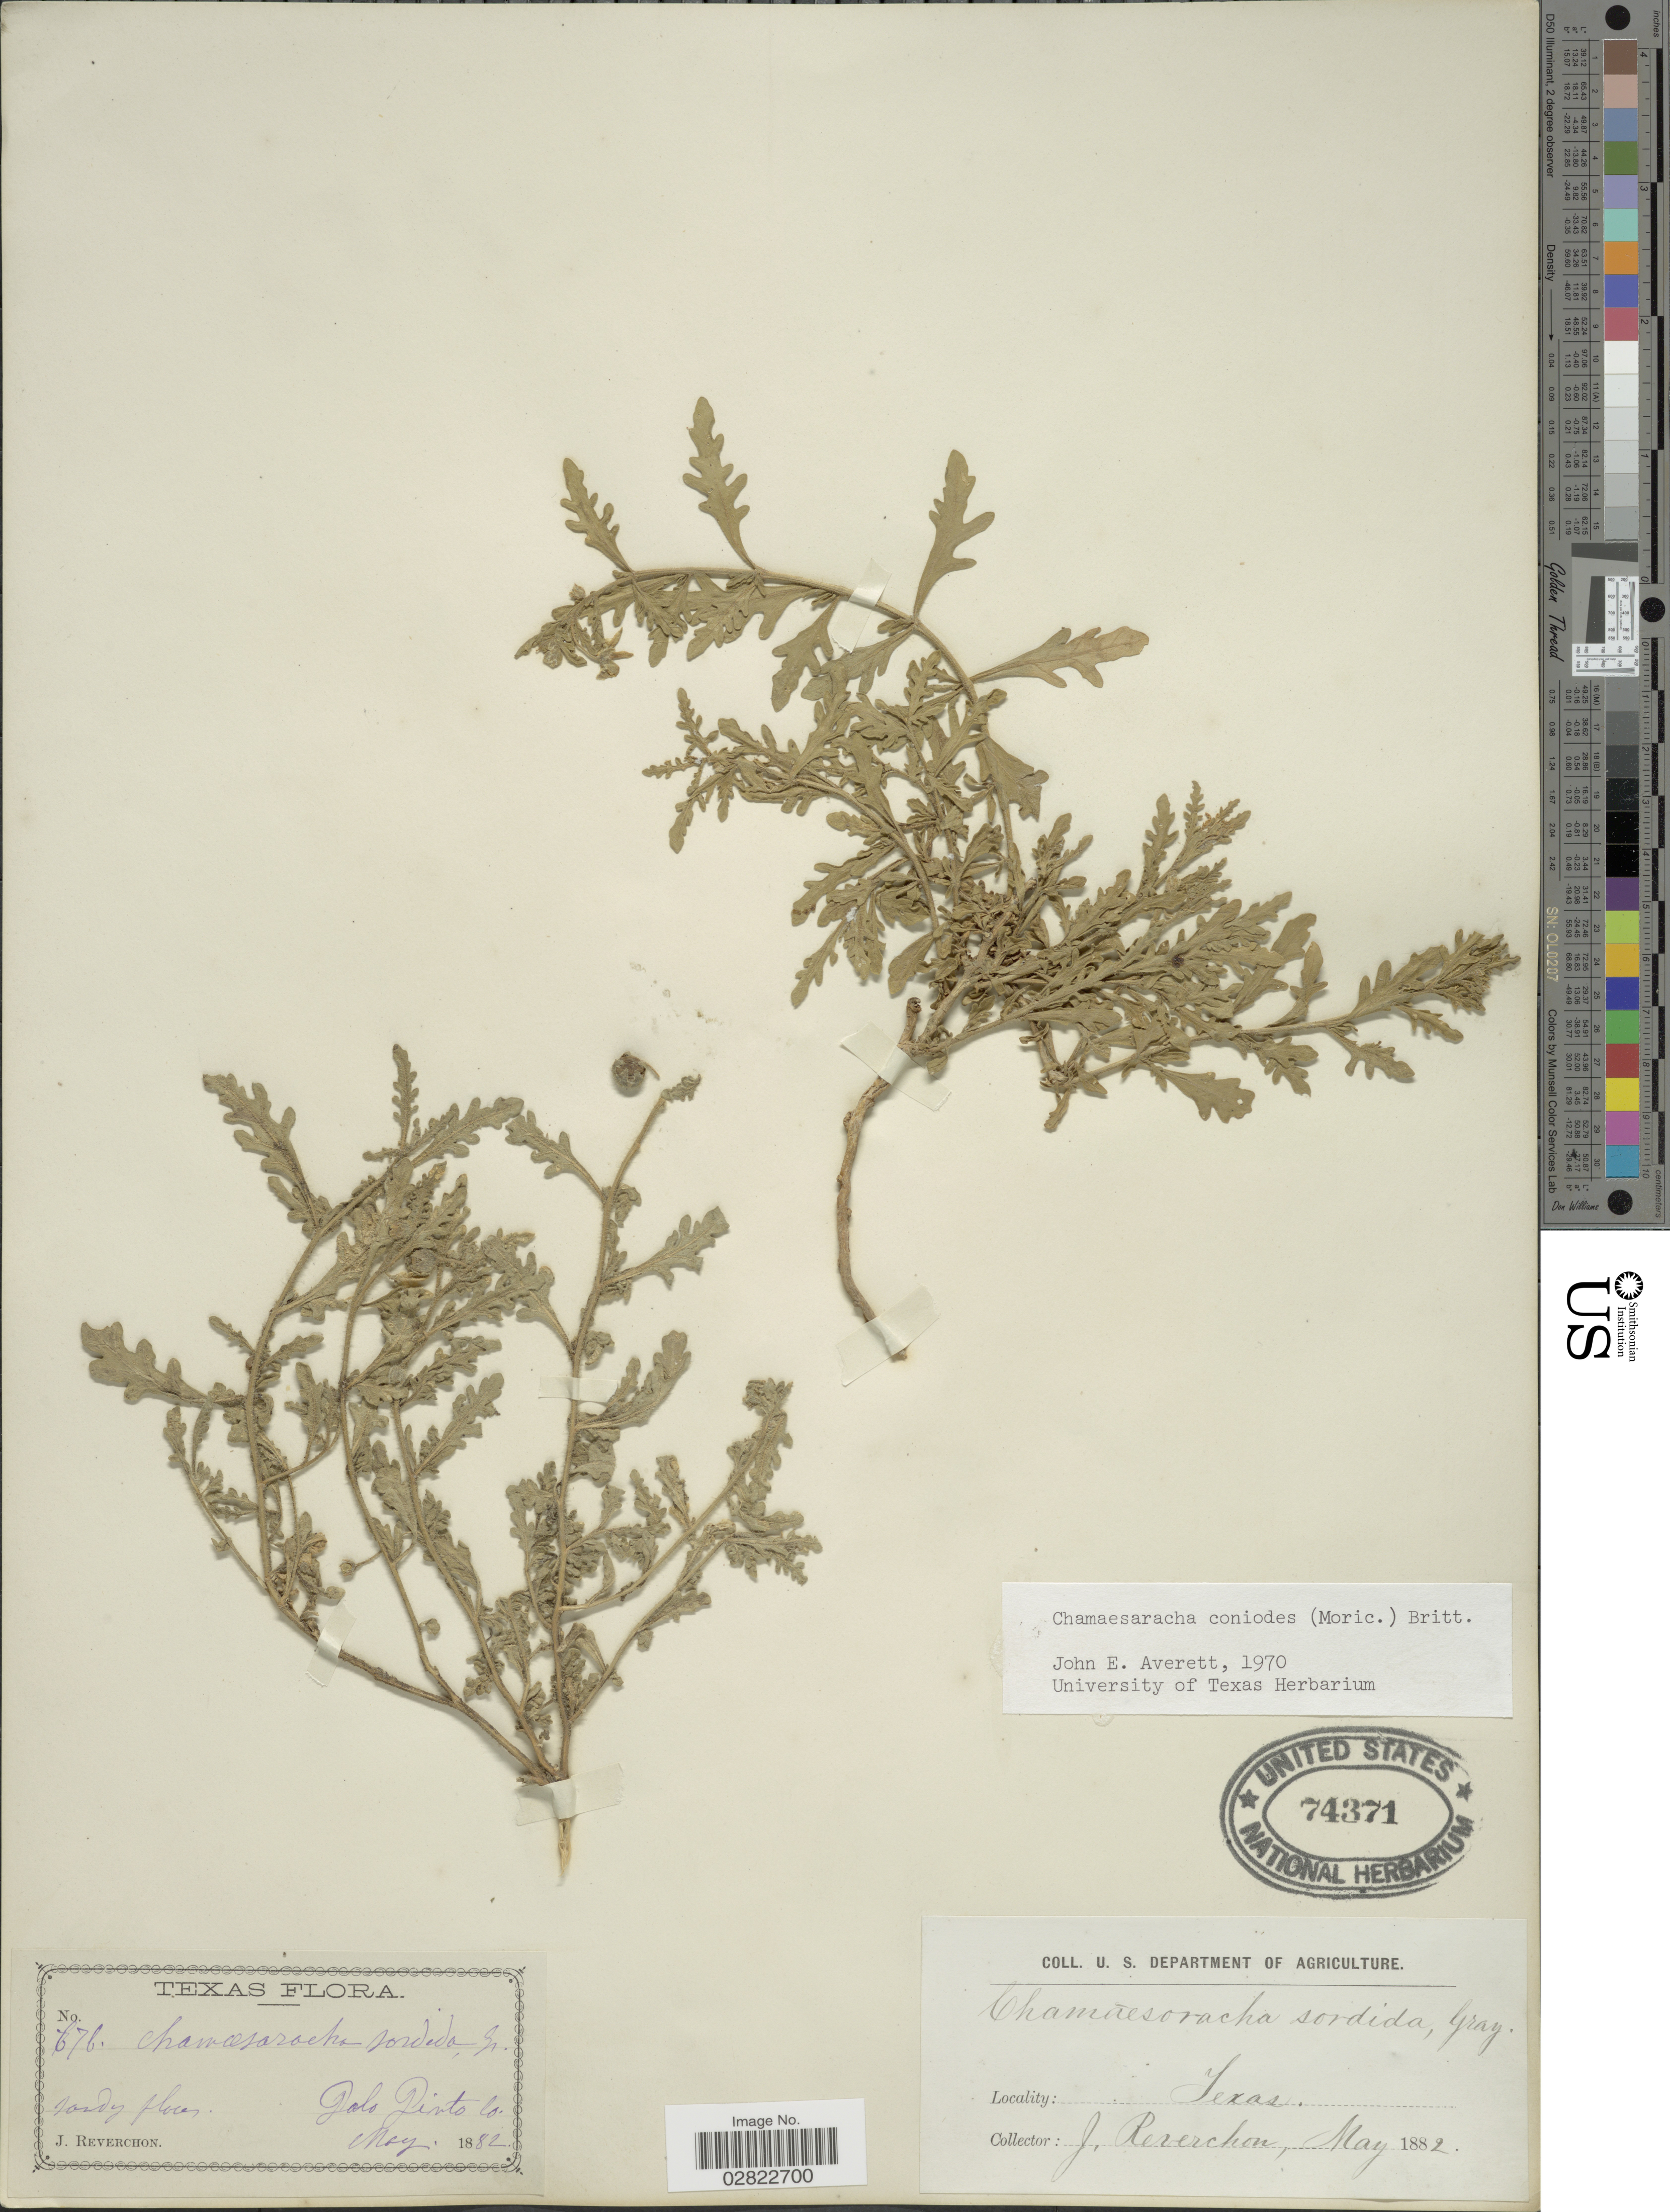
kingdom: Plantae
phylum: Tracheophyta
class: Magnoliopsida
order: Solanales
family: Solanaceae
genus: Chamaesaracha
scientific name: Chamaesaracha coniodes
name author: (Moric. ex Dunal) Britton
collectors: J. Reverchon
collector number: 676*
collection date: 1882-05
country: United States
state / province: Texas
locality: Dalo Pinto Co.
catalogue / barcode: US 74371